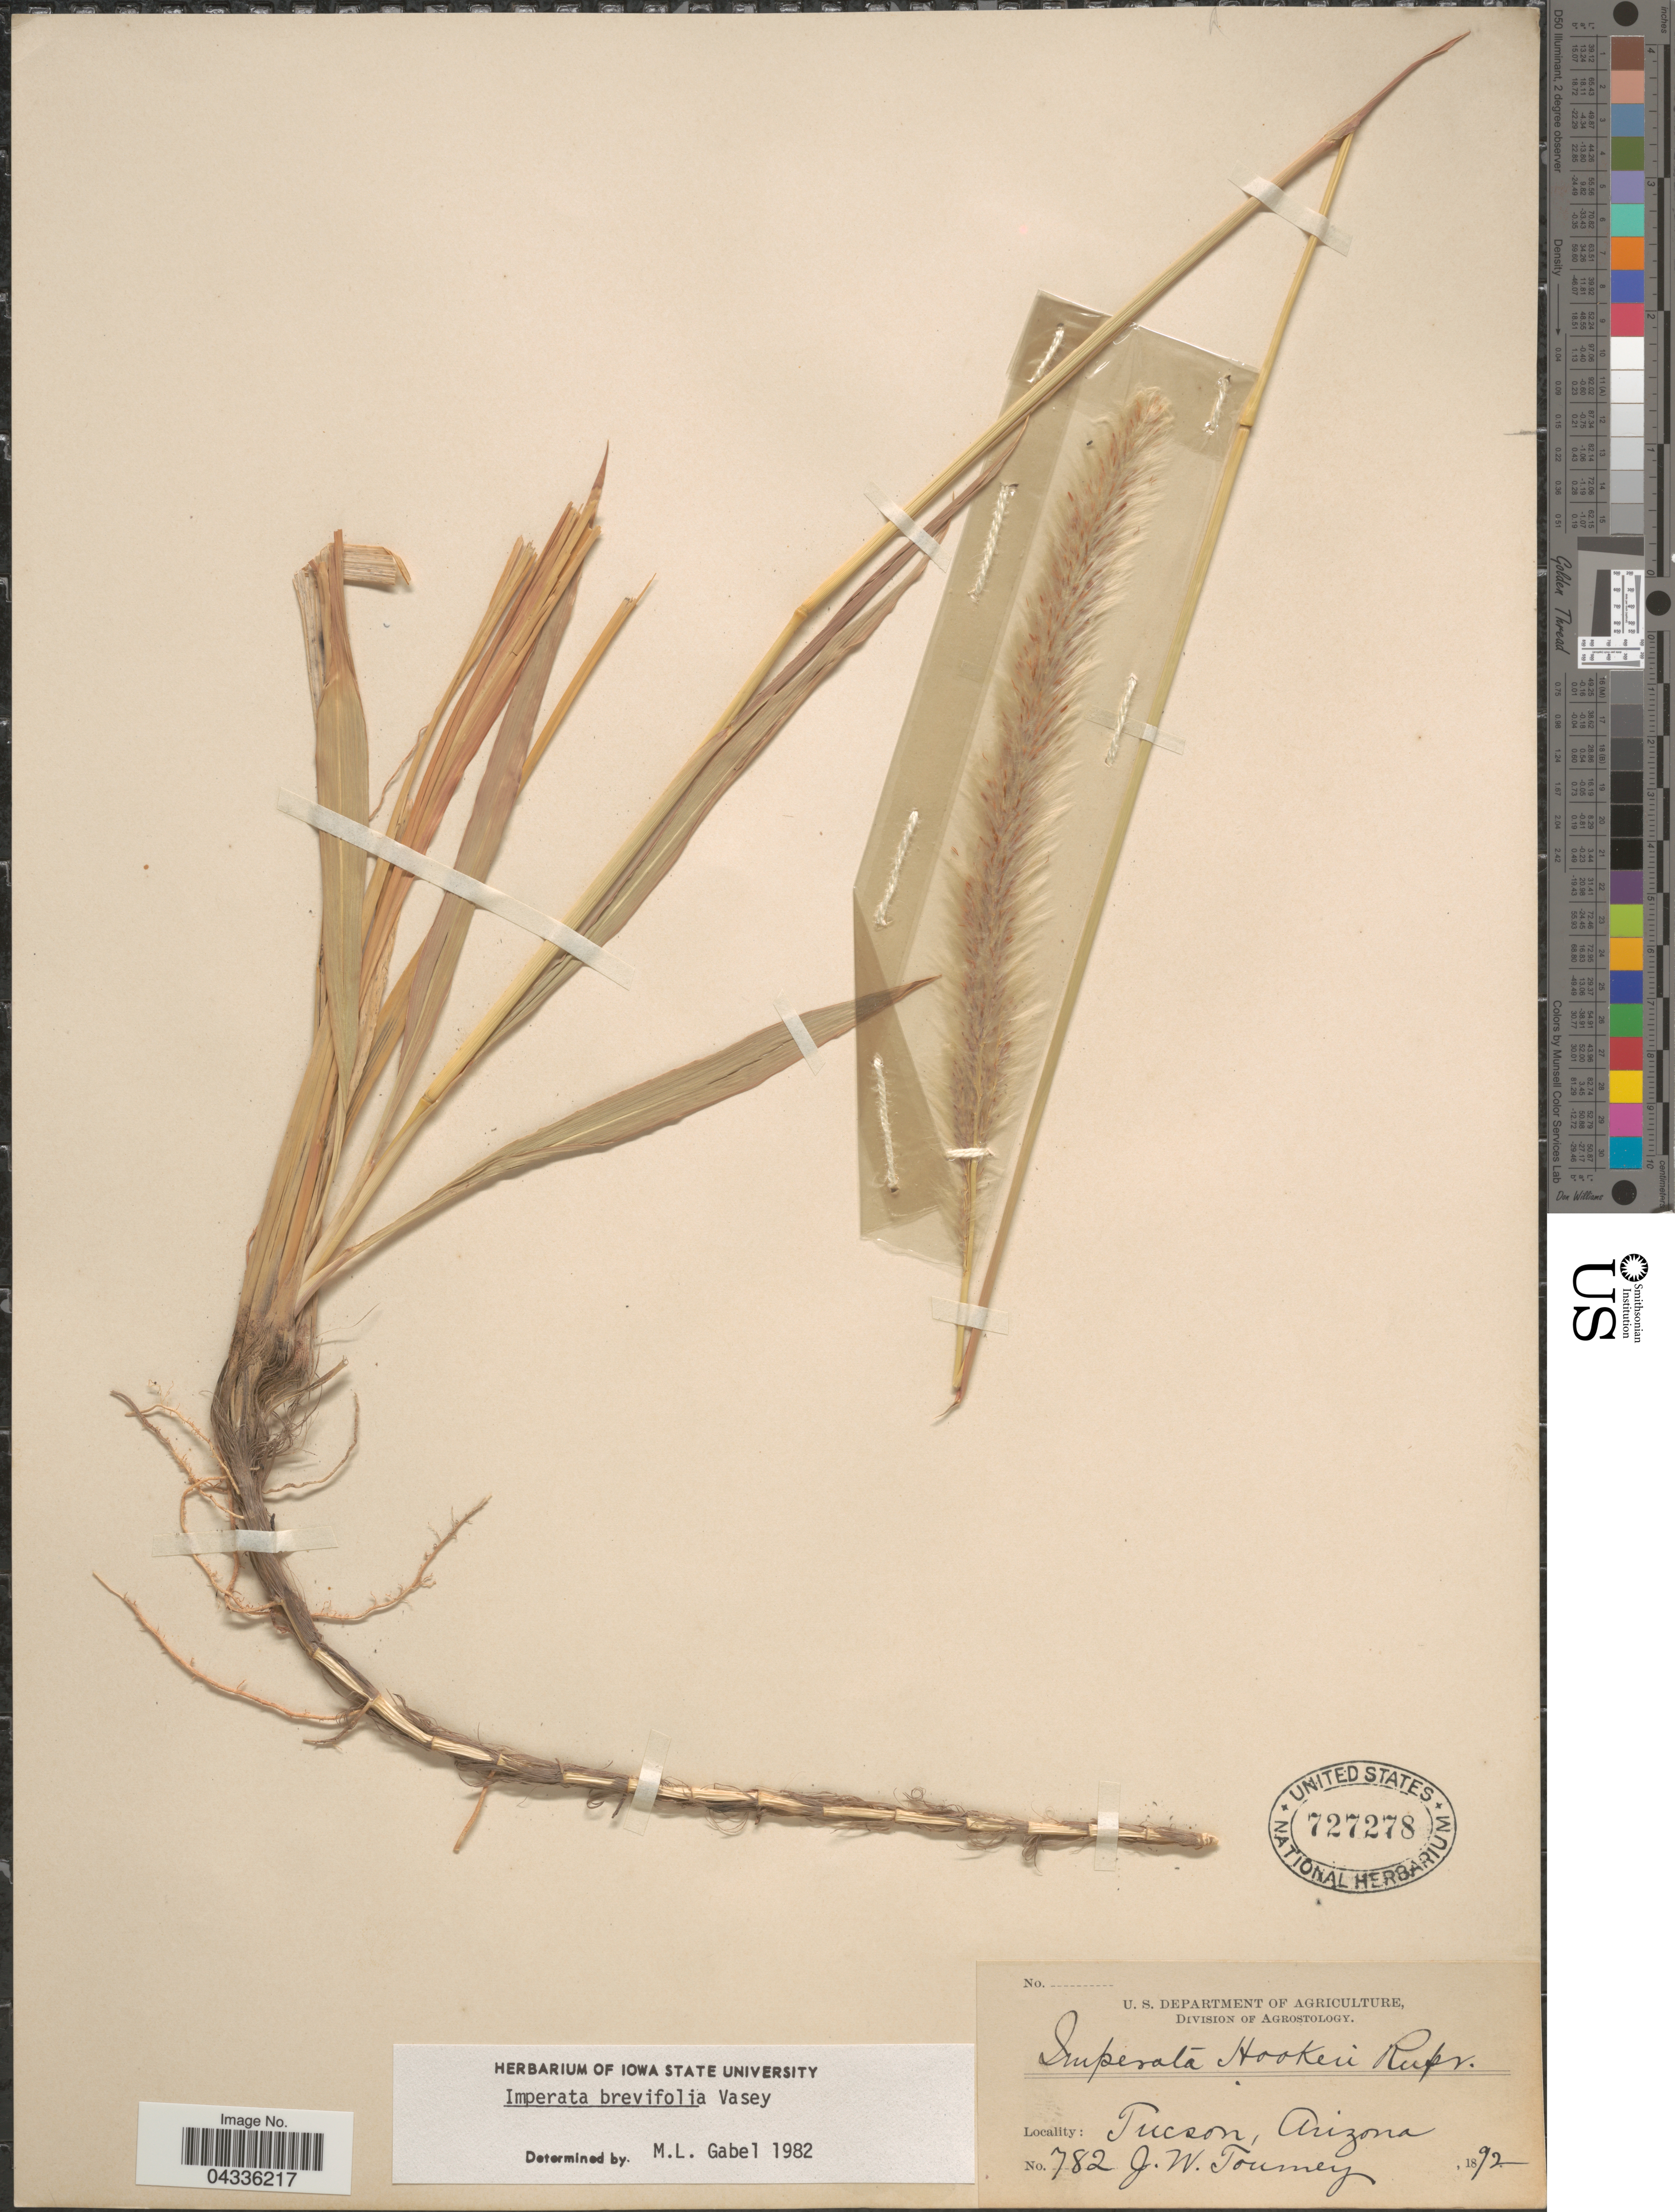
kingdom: Plantae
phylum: Tracheophyta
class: Liliopsida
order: Poales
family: Poaceae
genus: Imperata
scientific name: Imperata brevifolia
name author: Vasey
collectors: J. W. Toumey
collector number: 782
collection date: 1892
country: United States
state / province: Arizona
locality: Tucson.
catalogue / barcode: US 727278